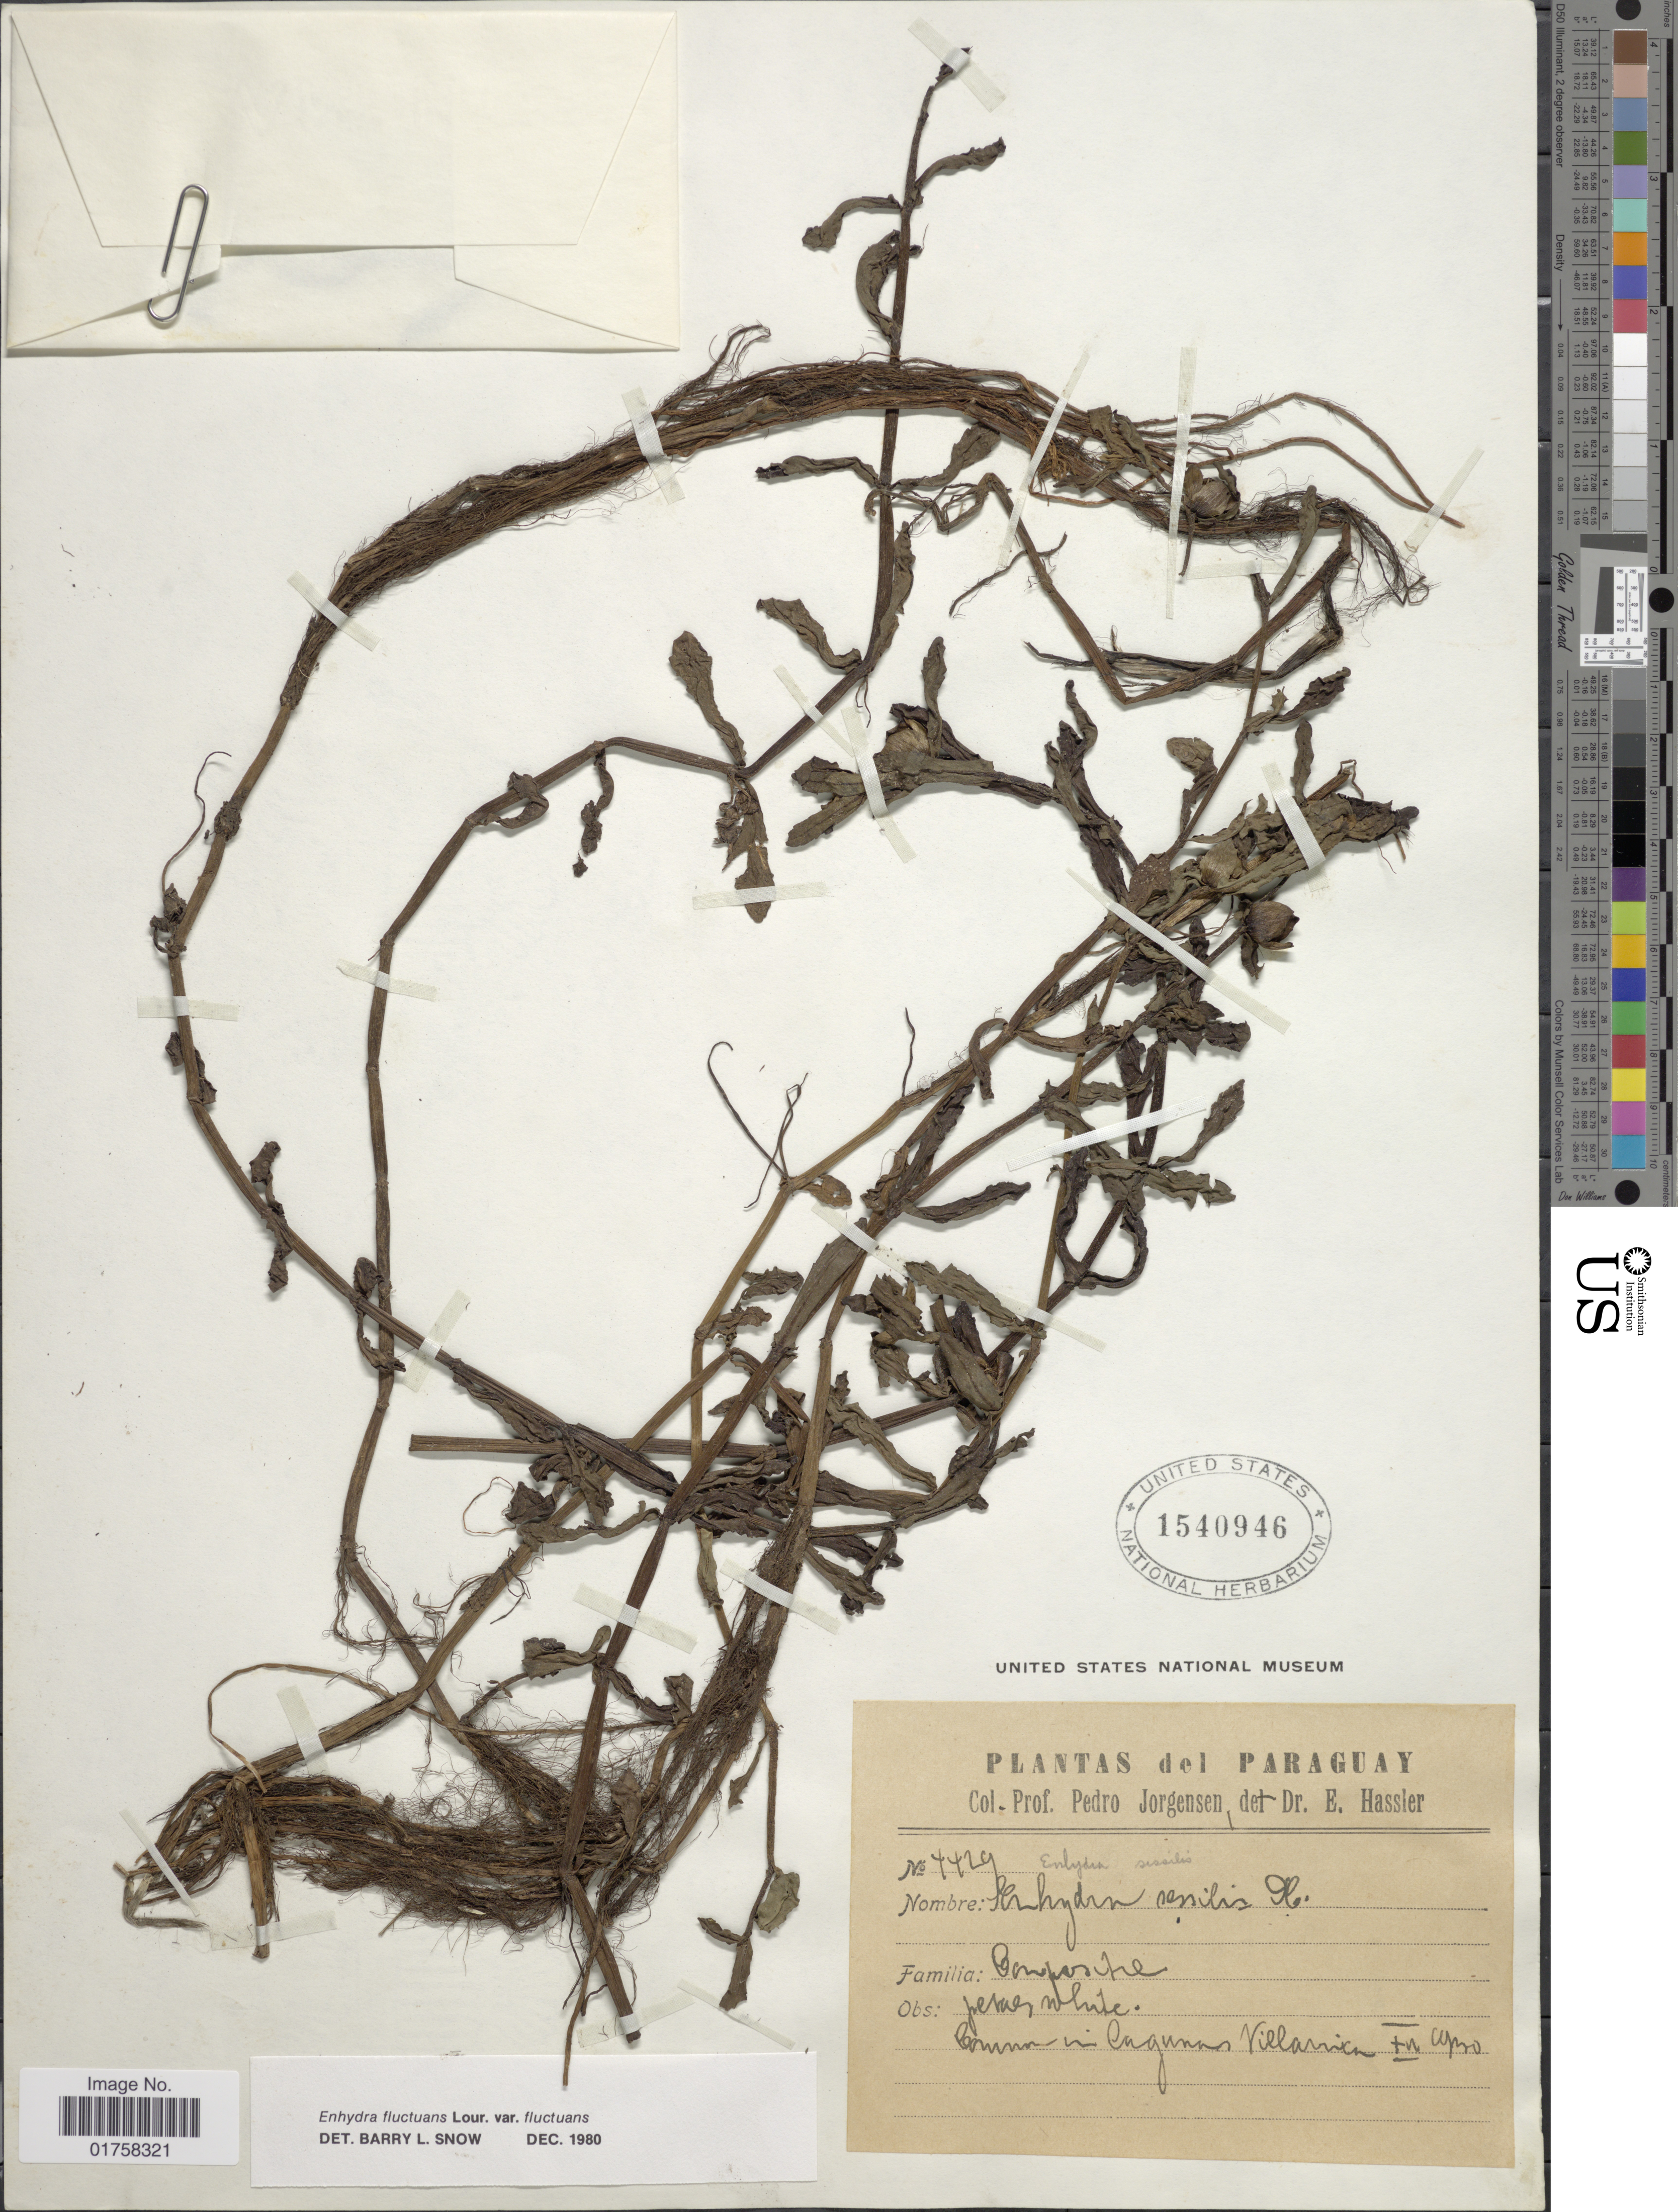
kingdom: Plantae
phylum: Tracheophyta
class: Magnoliopsida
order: Asterales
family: Asteraceae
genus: Enhydra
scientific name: Enhydra fluctuans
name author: Lour.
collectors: P. Jörgensen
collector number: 4429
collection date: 1930-12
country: Paraguay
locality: Common in lagunas Villancia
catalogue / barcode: US 1540946